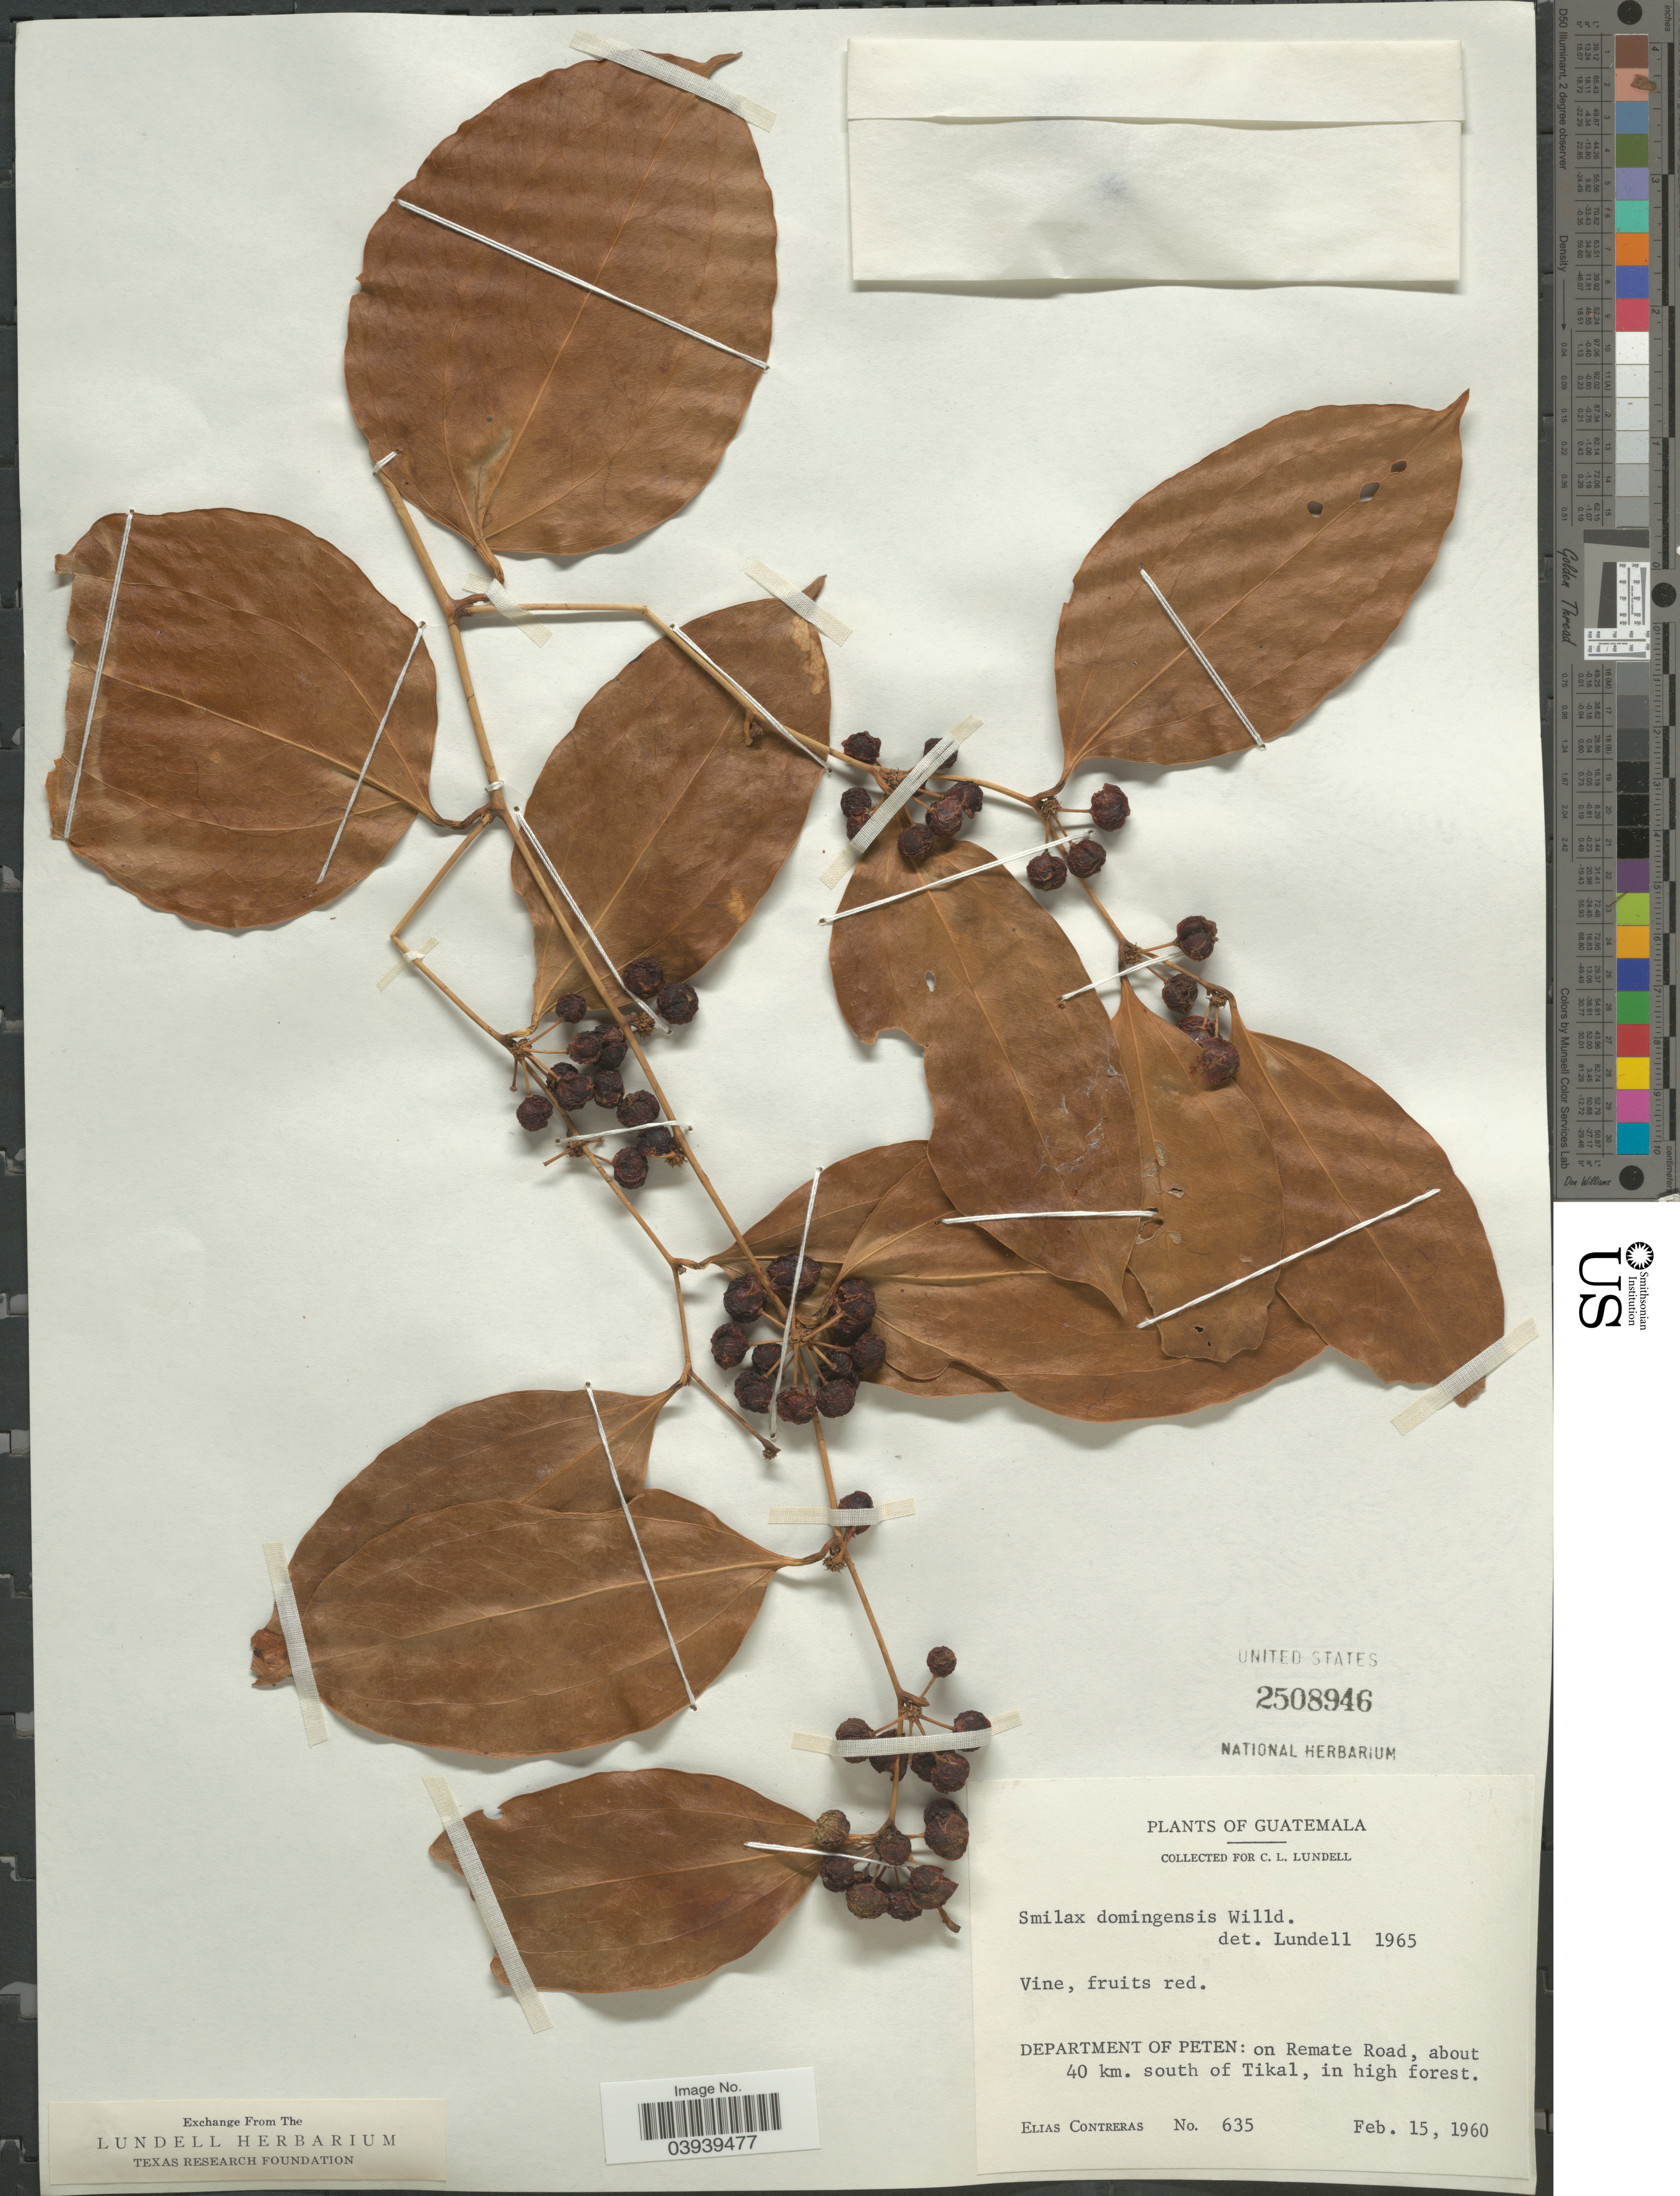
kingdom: Plantae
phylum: Tracheophyta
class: Liliopsida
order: Liliales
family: Smilacaceae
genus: Smilax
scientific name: Smilax domingensis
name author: Willd.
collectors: E. Contreras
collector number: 635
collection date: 1960-02-15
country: Guatemala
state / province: El Peten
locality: Department of Peten: on Remate Road, about 40 km. south of Tikal.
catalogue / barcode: US 2508946